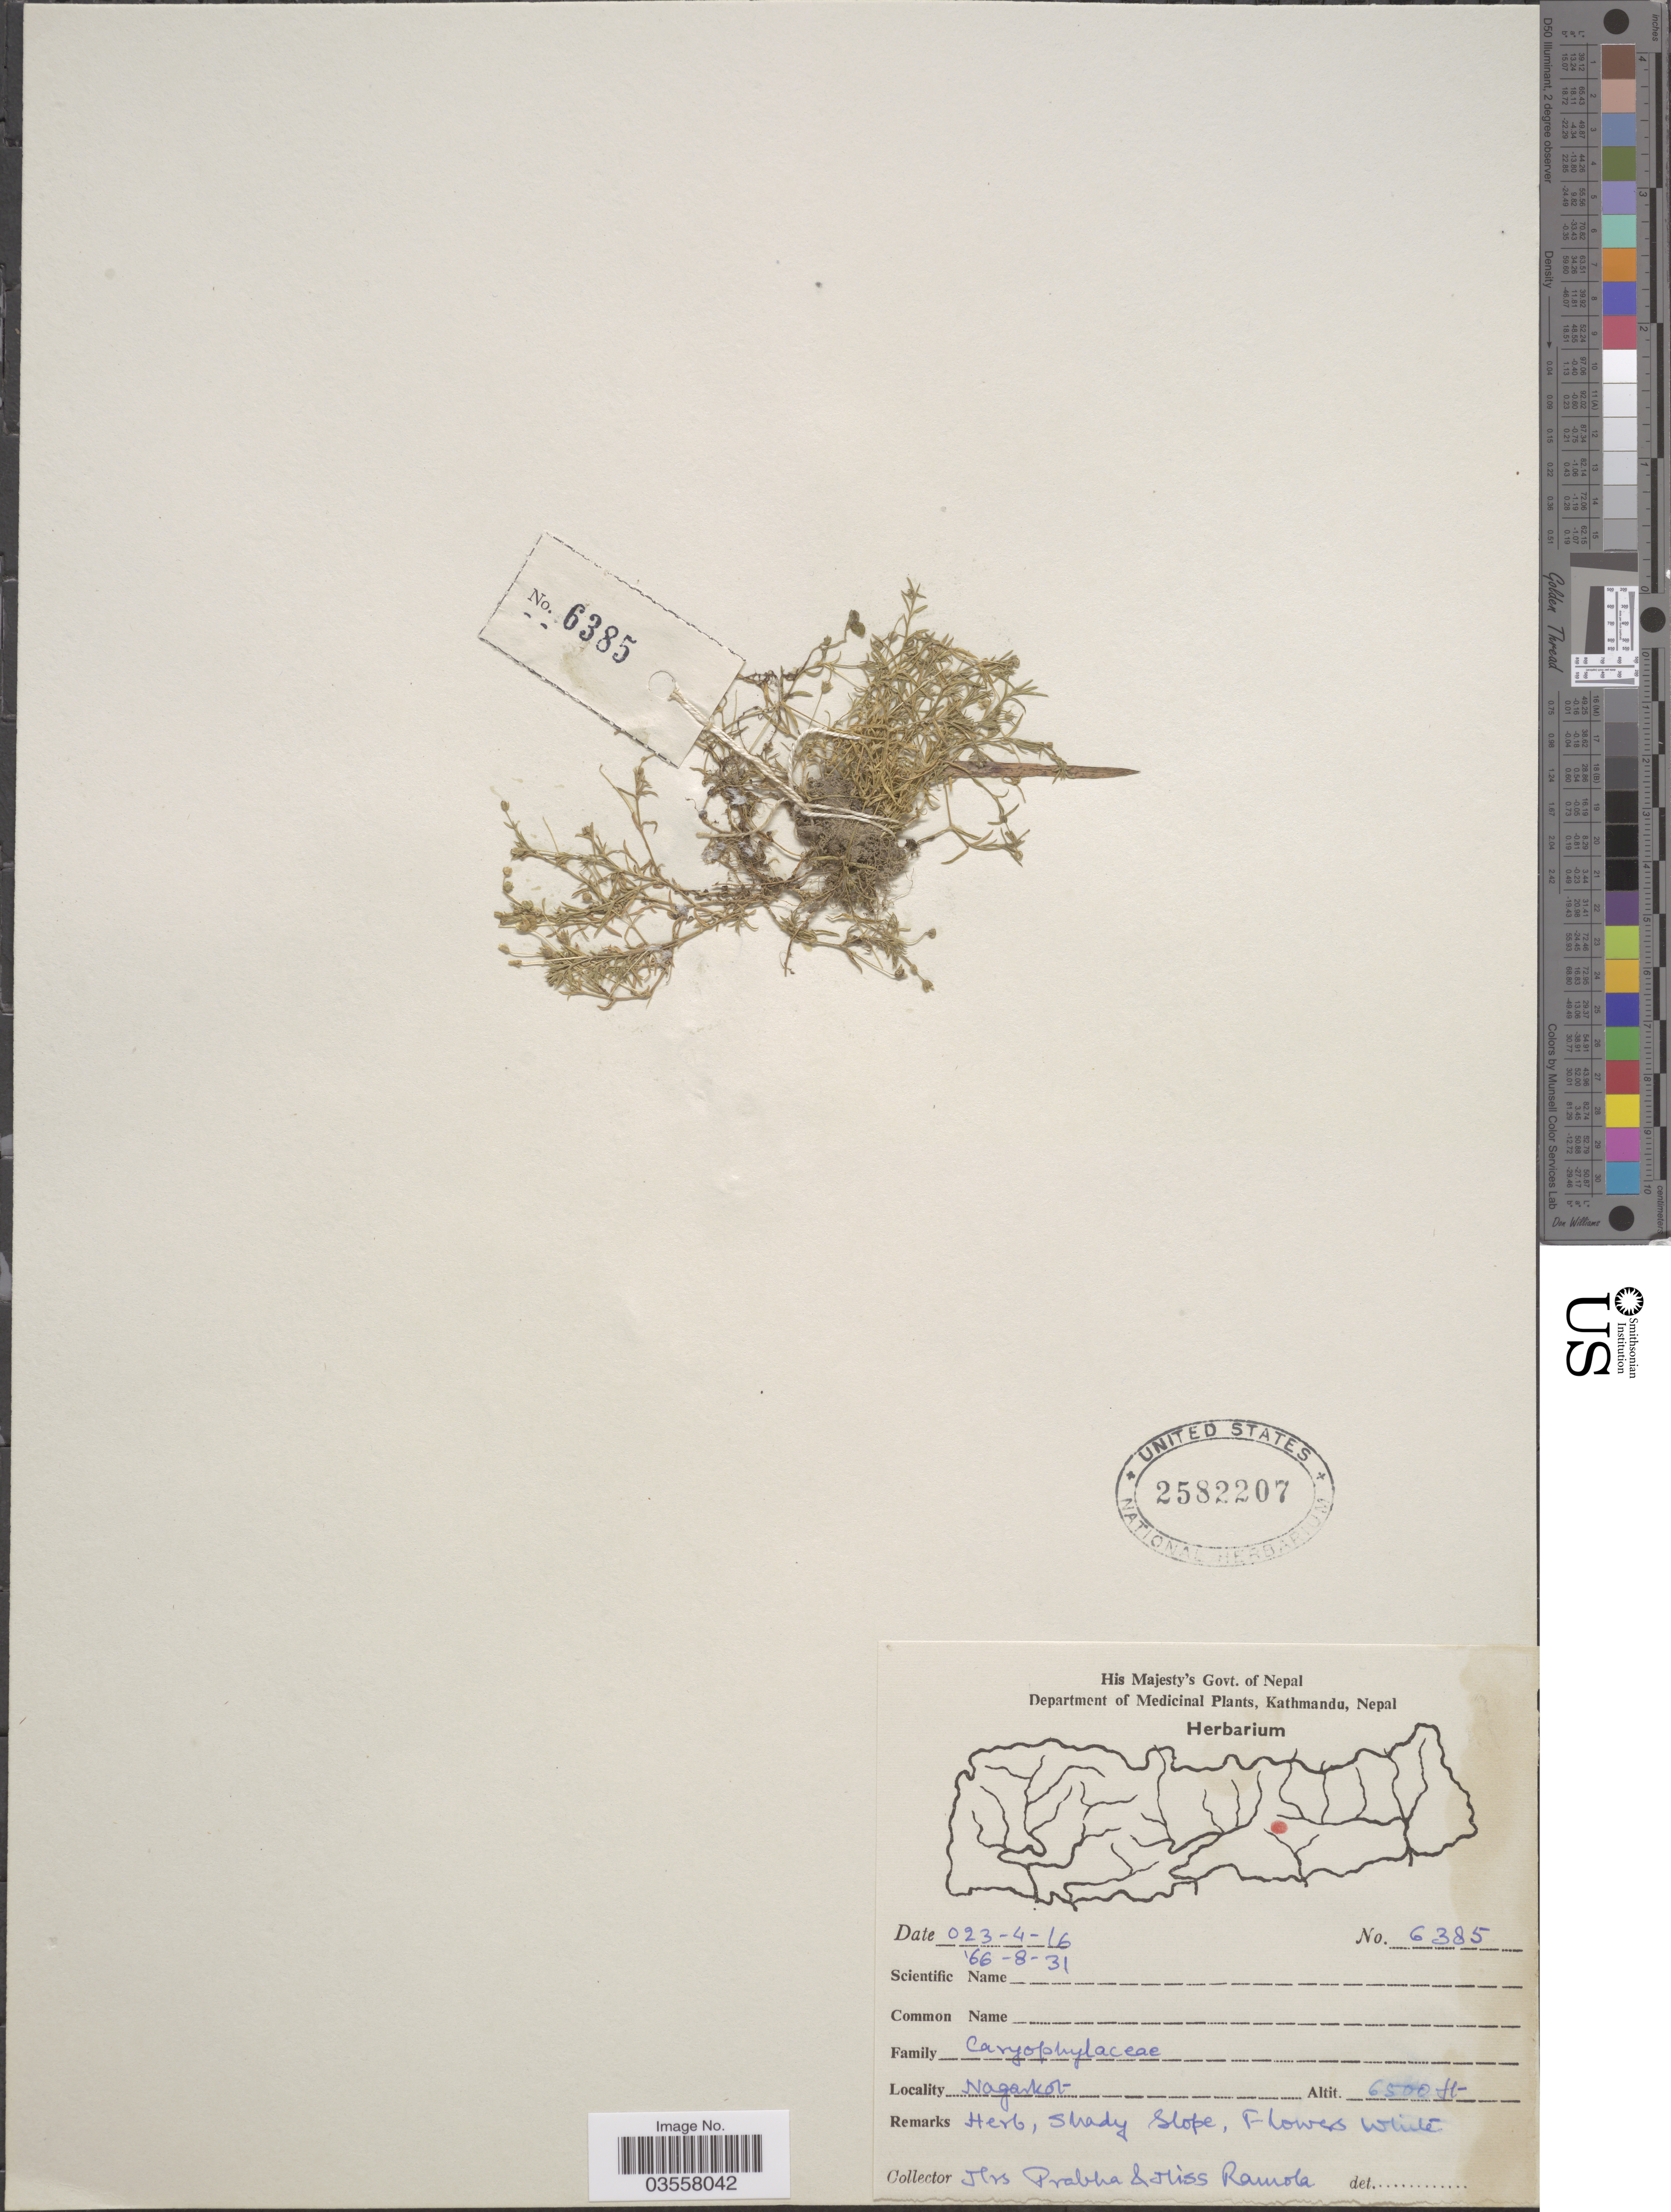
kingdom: Plantae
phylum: Tracheophyta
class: Magnoliopsida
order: Caryophyllales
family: Caryophyllaceae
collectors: P. Pradhan & R. Thapa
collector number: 6385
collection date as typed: Transcribed d/m/y: 23/4/16 to 31/8/66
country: Nepal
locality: Nagarkot.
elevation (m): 1981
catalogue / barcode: US 2582207